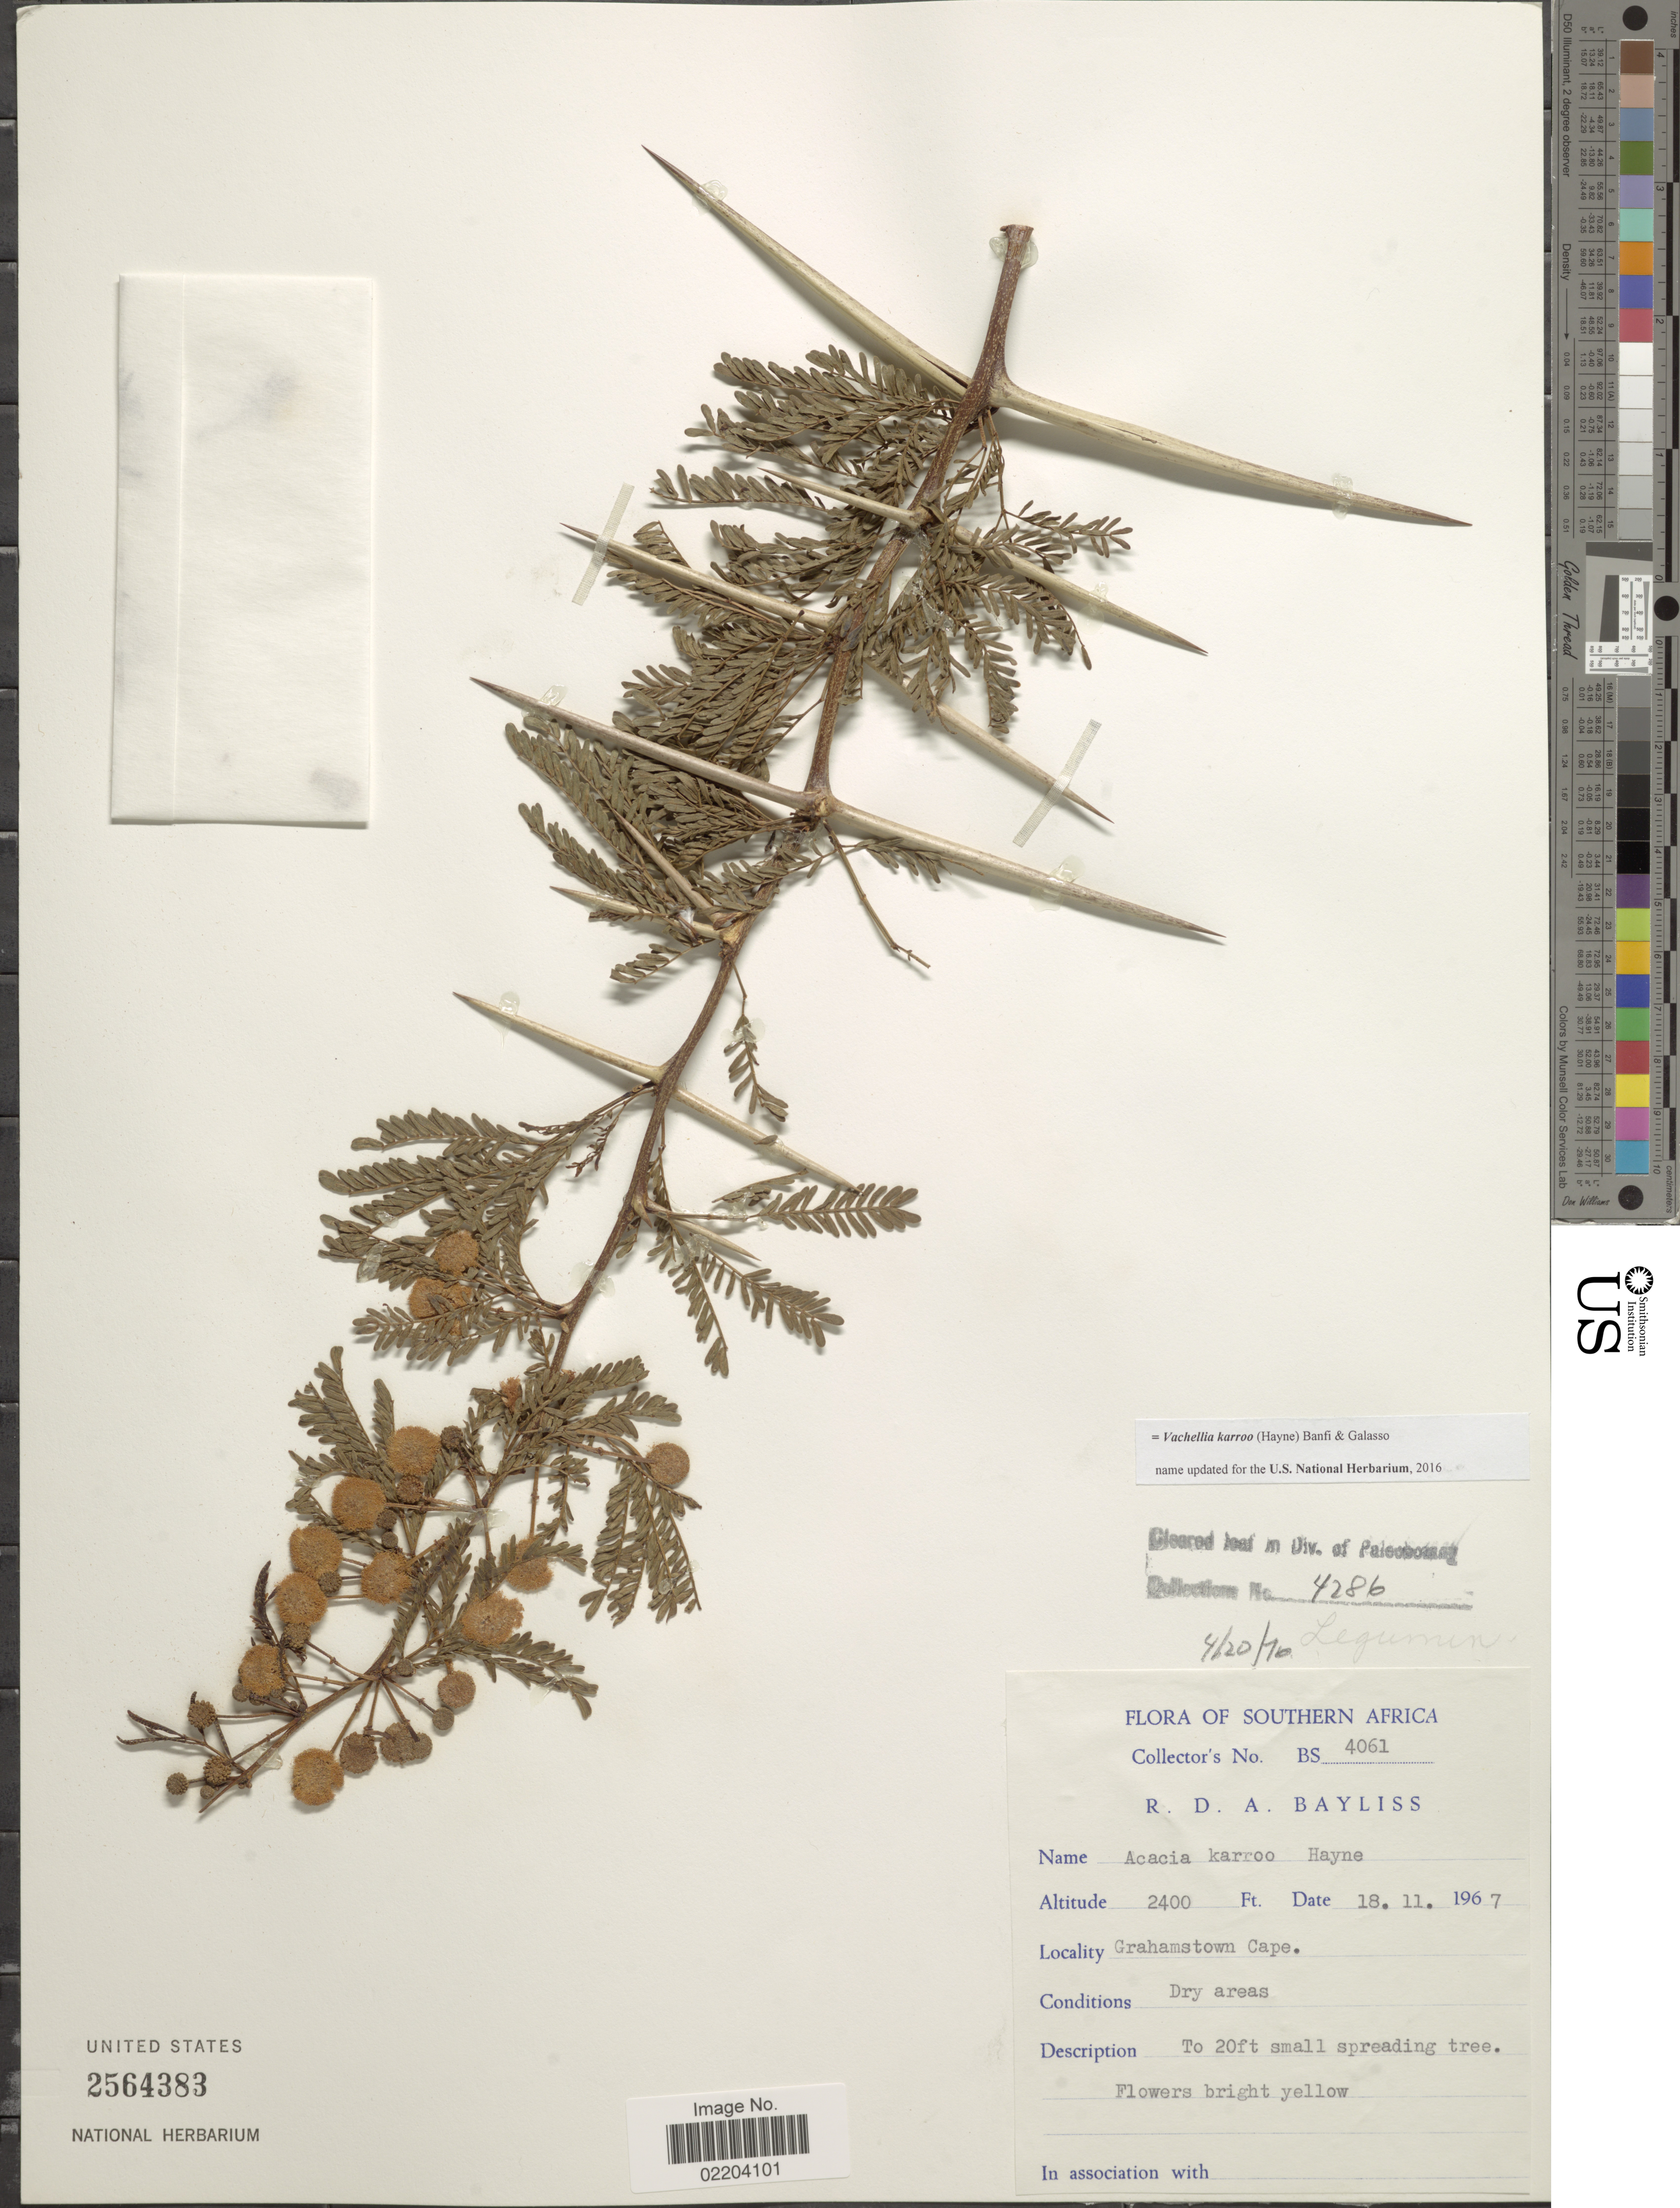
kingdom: Plantae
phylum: Tracheophyta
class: Magnoliopsida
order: Fabales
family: Fabaceae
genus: Vachellia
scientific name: Vachellia karroo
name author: (Hayne) Banfi & Galasso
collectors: R. Bayliss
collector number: BS 4061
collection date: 1967-11-18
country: South Africa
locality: Southern Africa. Grahamstown Cape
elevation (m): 732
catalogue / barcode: US 2564383